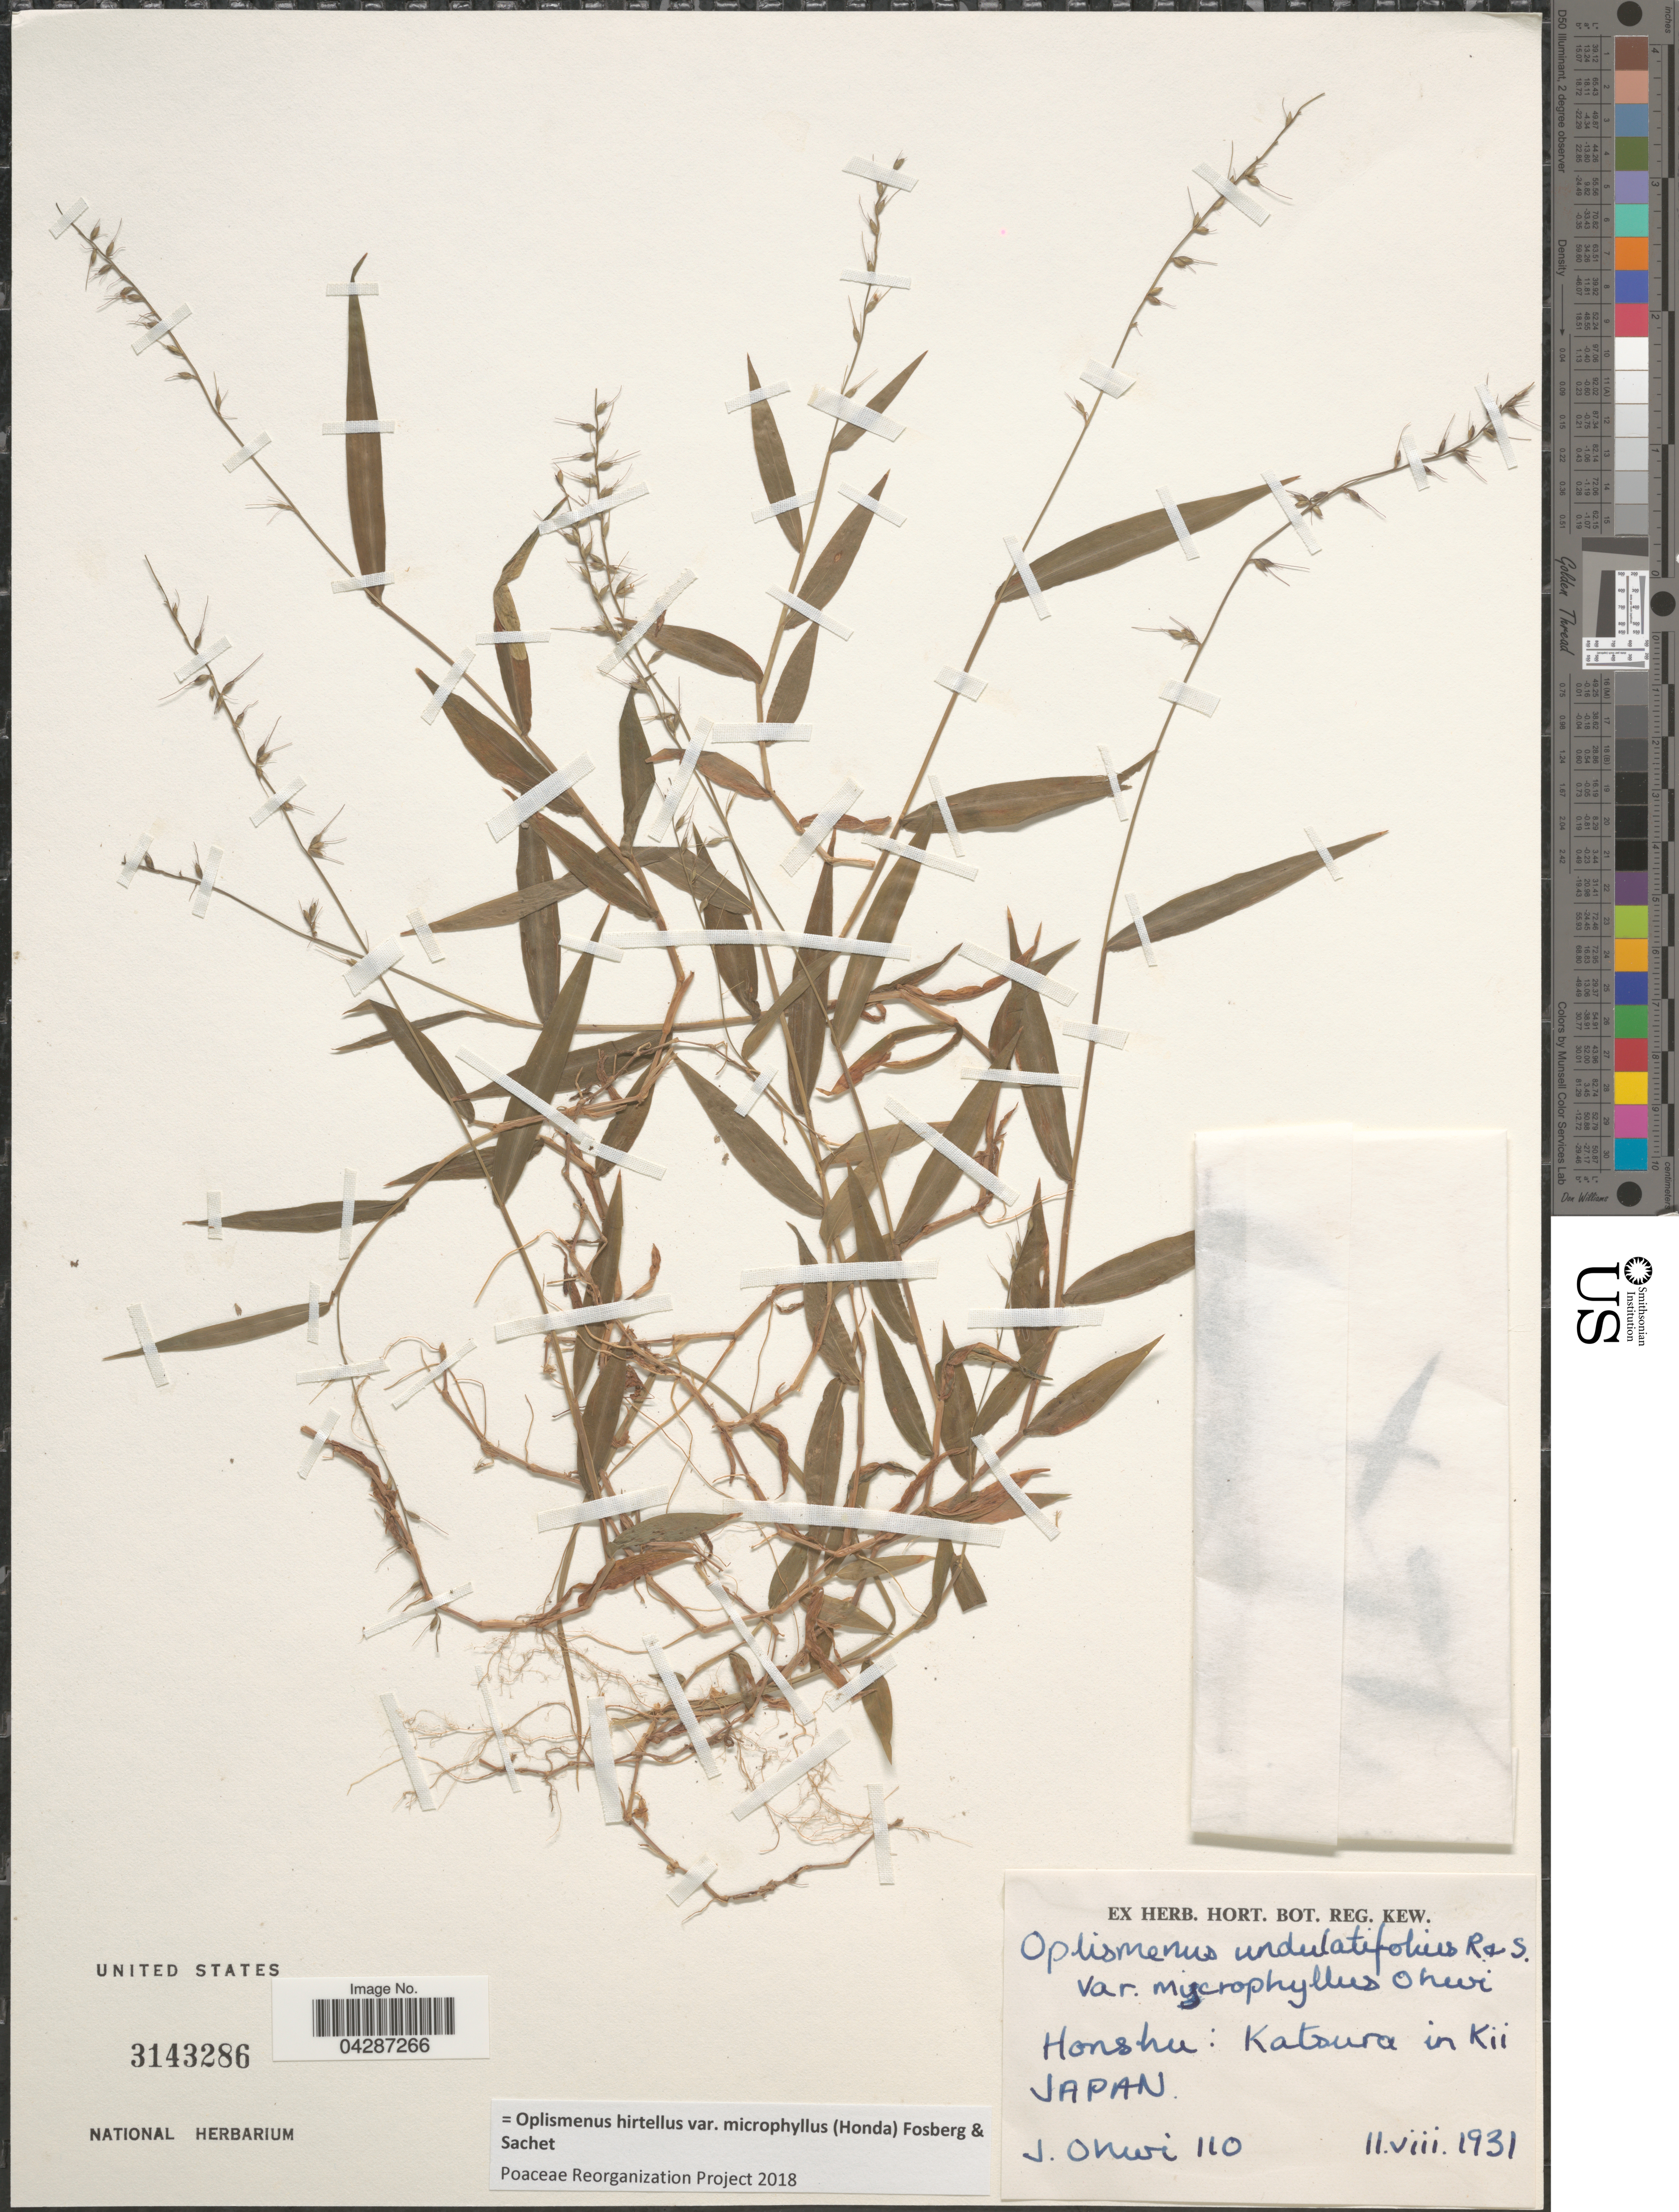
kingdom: Plantae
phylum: Tracheophyta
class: Liliopsida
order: Poales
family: Poaceae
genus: Oplismenus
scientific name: Oplismenus hirtellus var. microphyllus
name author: (Honda) Fosberg & Sachet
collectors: J. Ohwi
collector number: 110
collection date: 1931-08-11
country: Japan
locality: Honshu: Katsura in Kii.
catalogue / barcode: US 3143286